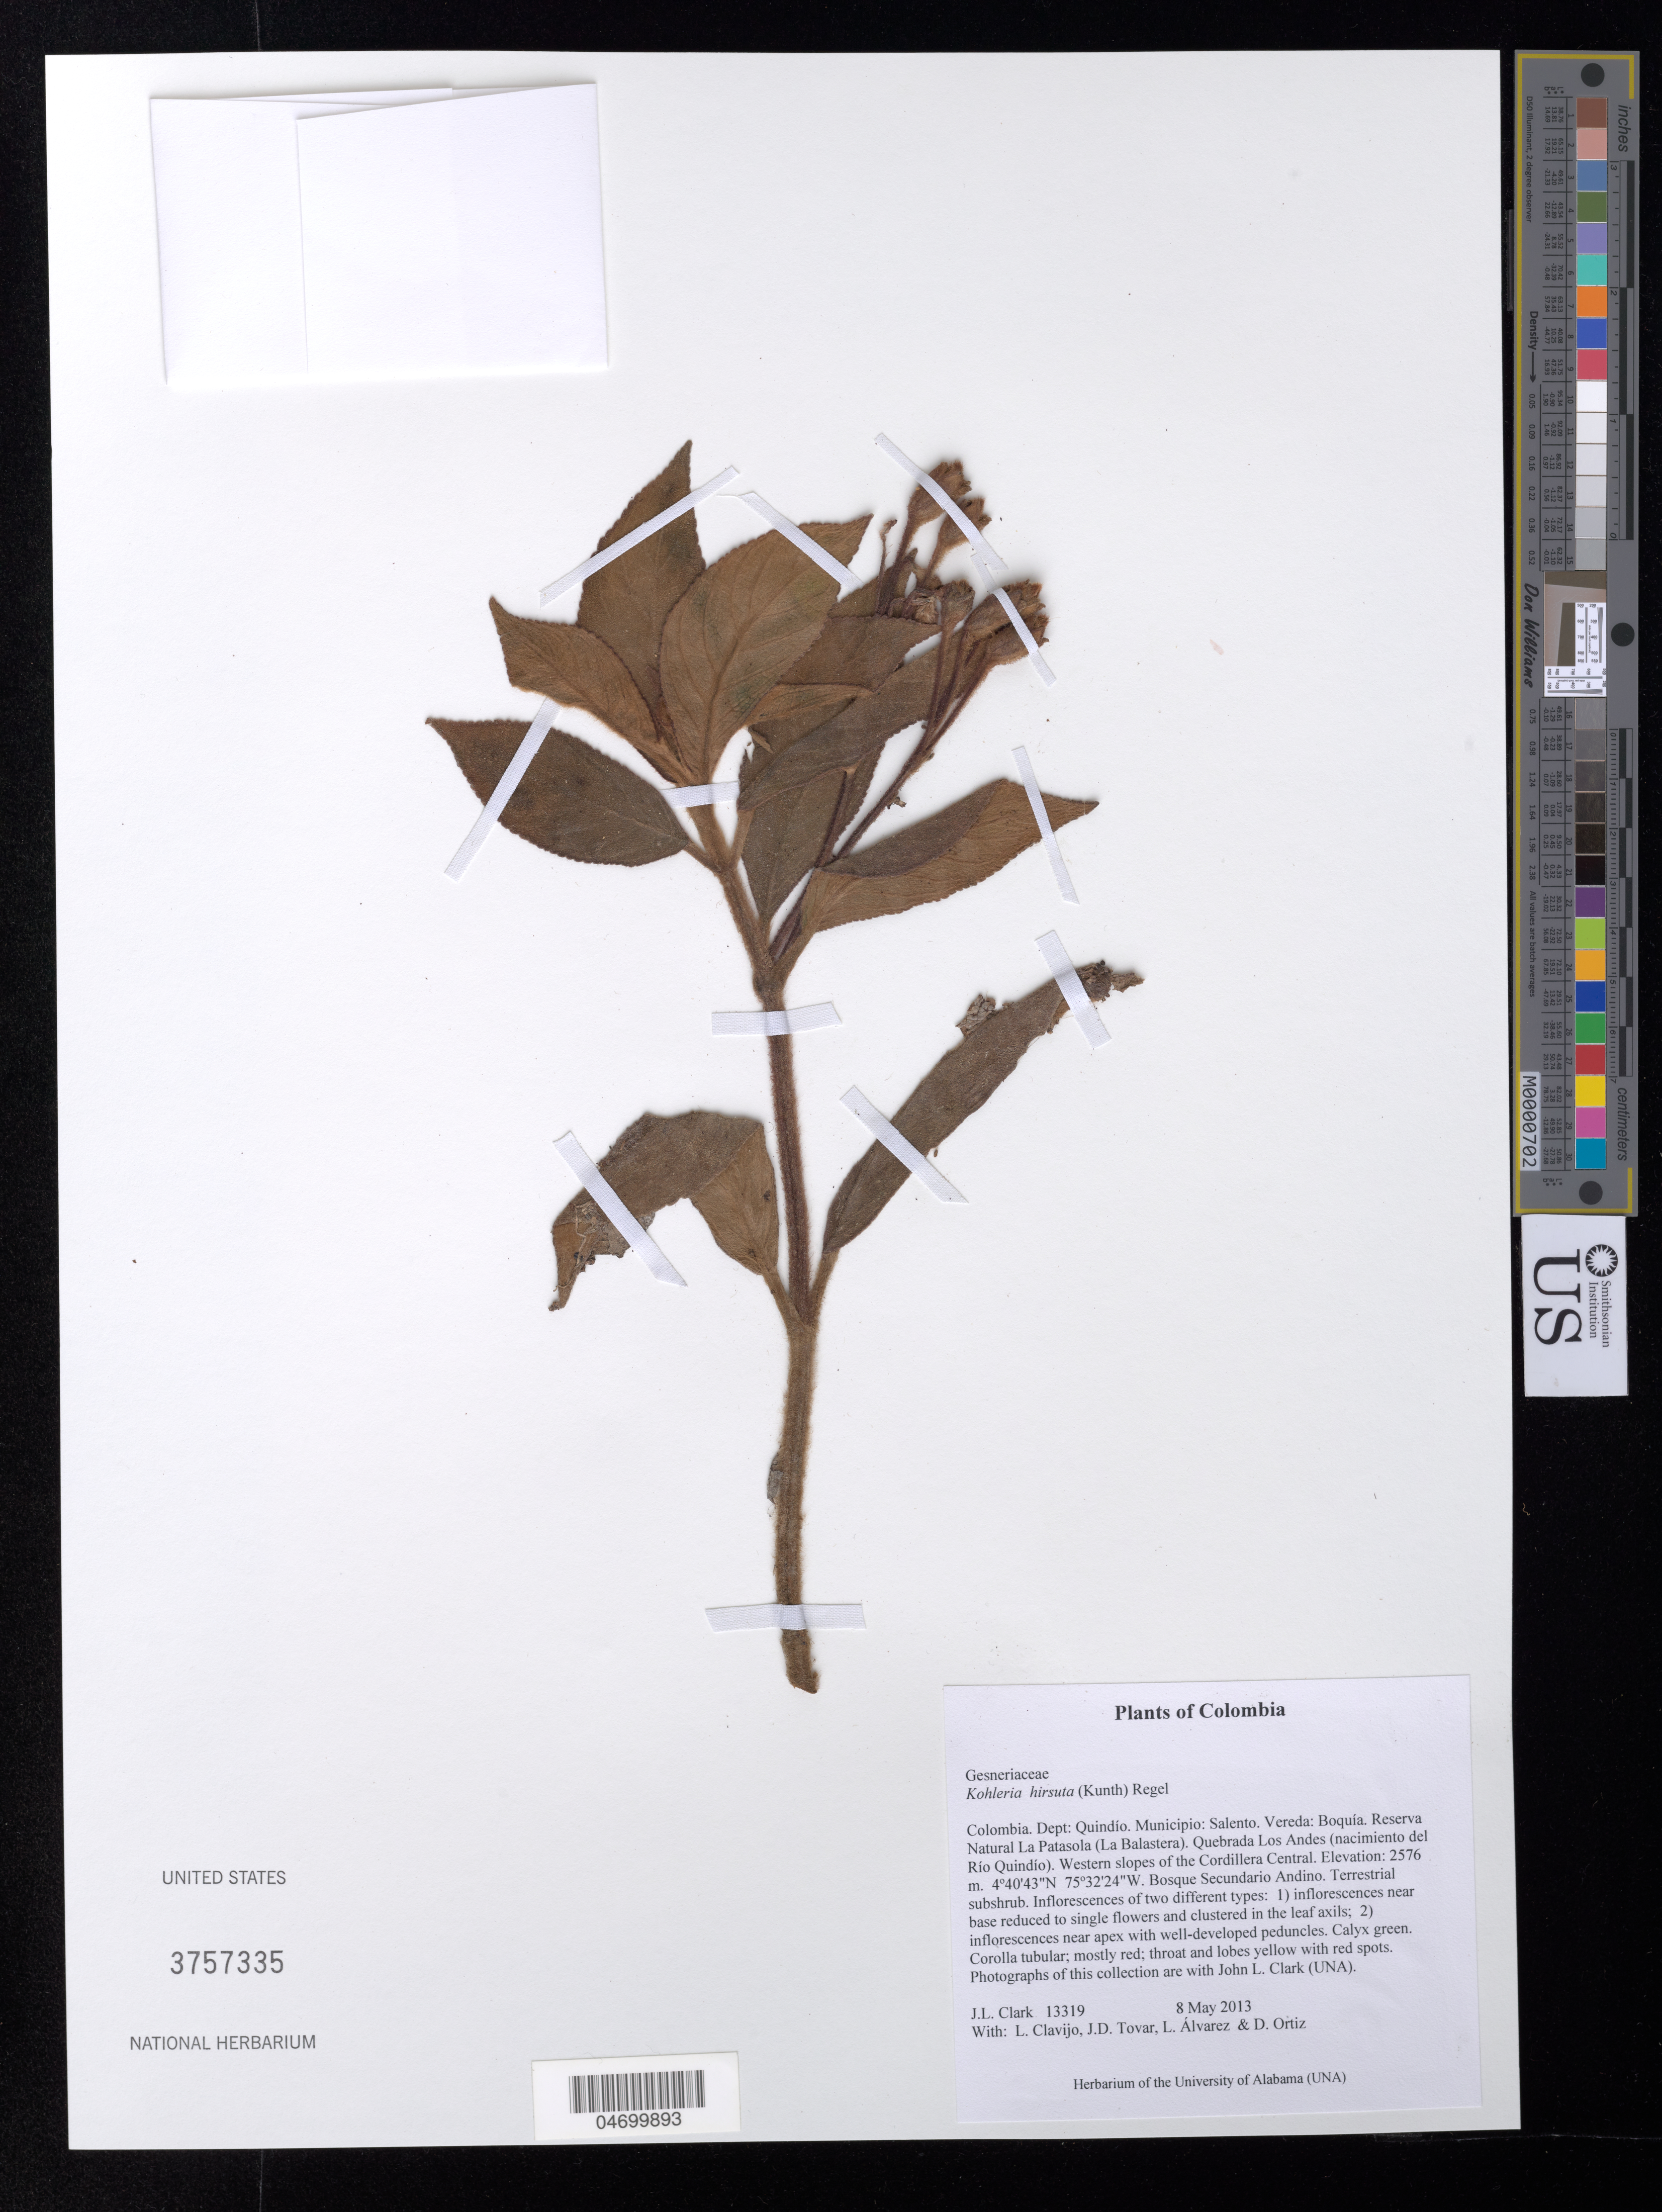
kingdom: Plantae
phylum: Tracheophyta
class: Magnoliopsida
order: Lamiales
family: Gesneriaceae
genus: Kohleria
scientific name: Kohleria hirsuta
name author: (Kunth) Regel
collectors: J. L. Clark, L. Clavijo, J. Tovar & L. Alvarez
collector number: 13319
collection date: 2013-05-08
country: Colombia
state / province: Quindío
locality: Dept: Quindio. Municipio: Salento. Vereda: Boquía. Reserva Natural La Patasola (La Balastera). Quebrada Los Andes (nacimiento del Río Quindío). Western slopes of the Cordillera Central.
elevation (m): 2576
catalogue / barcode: US 3757335